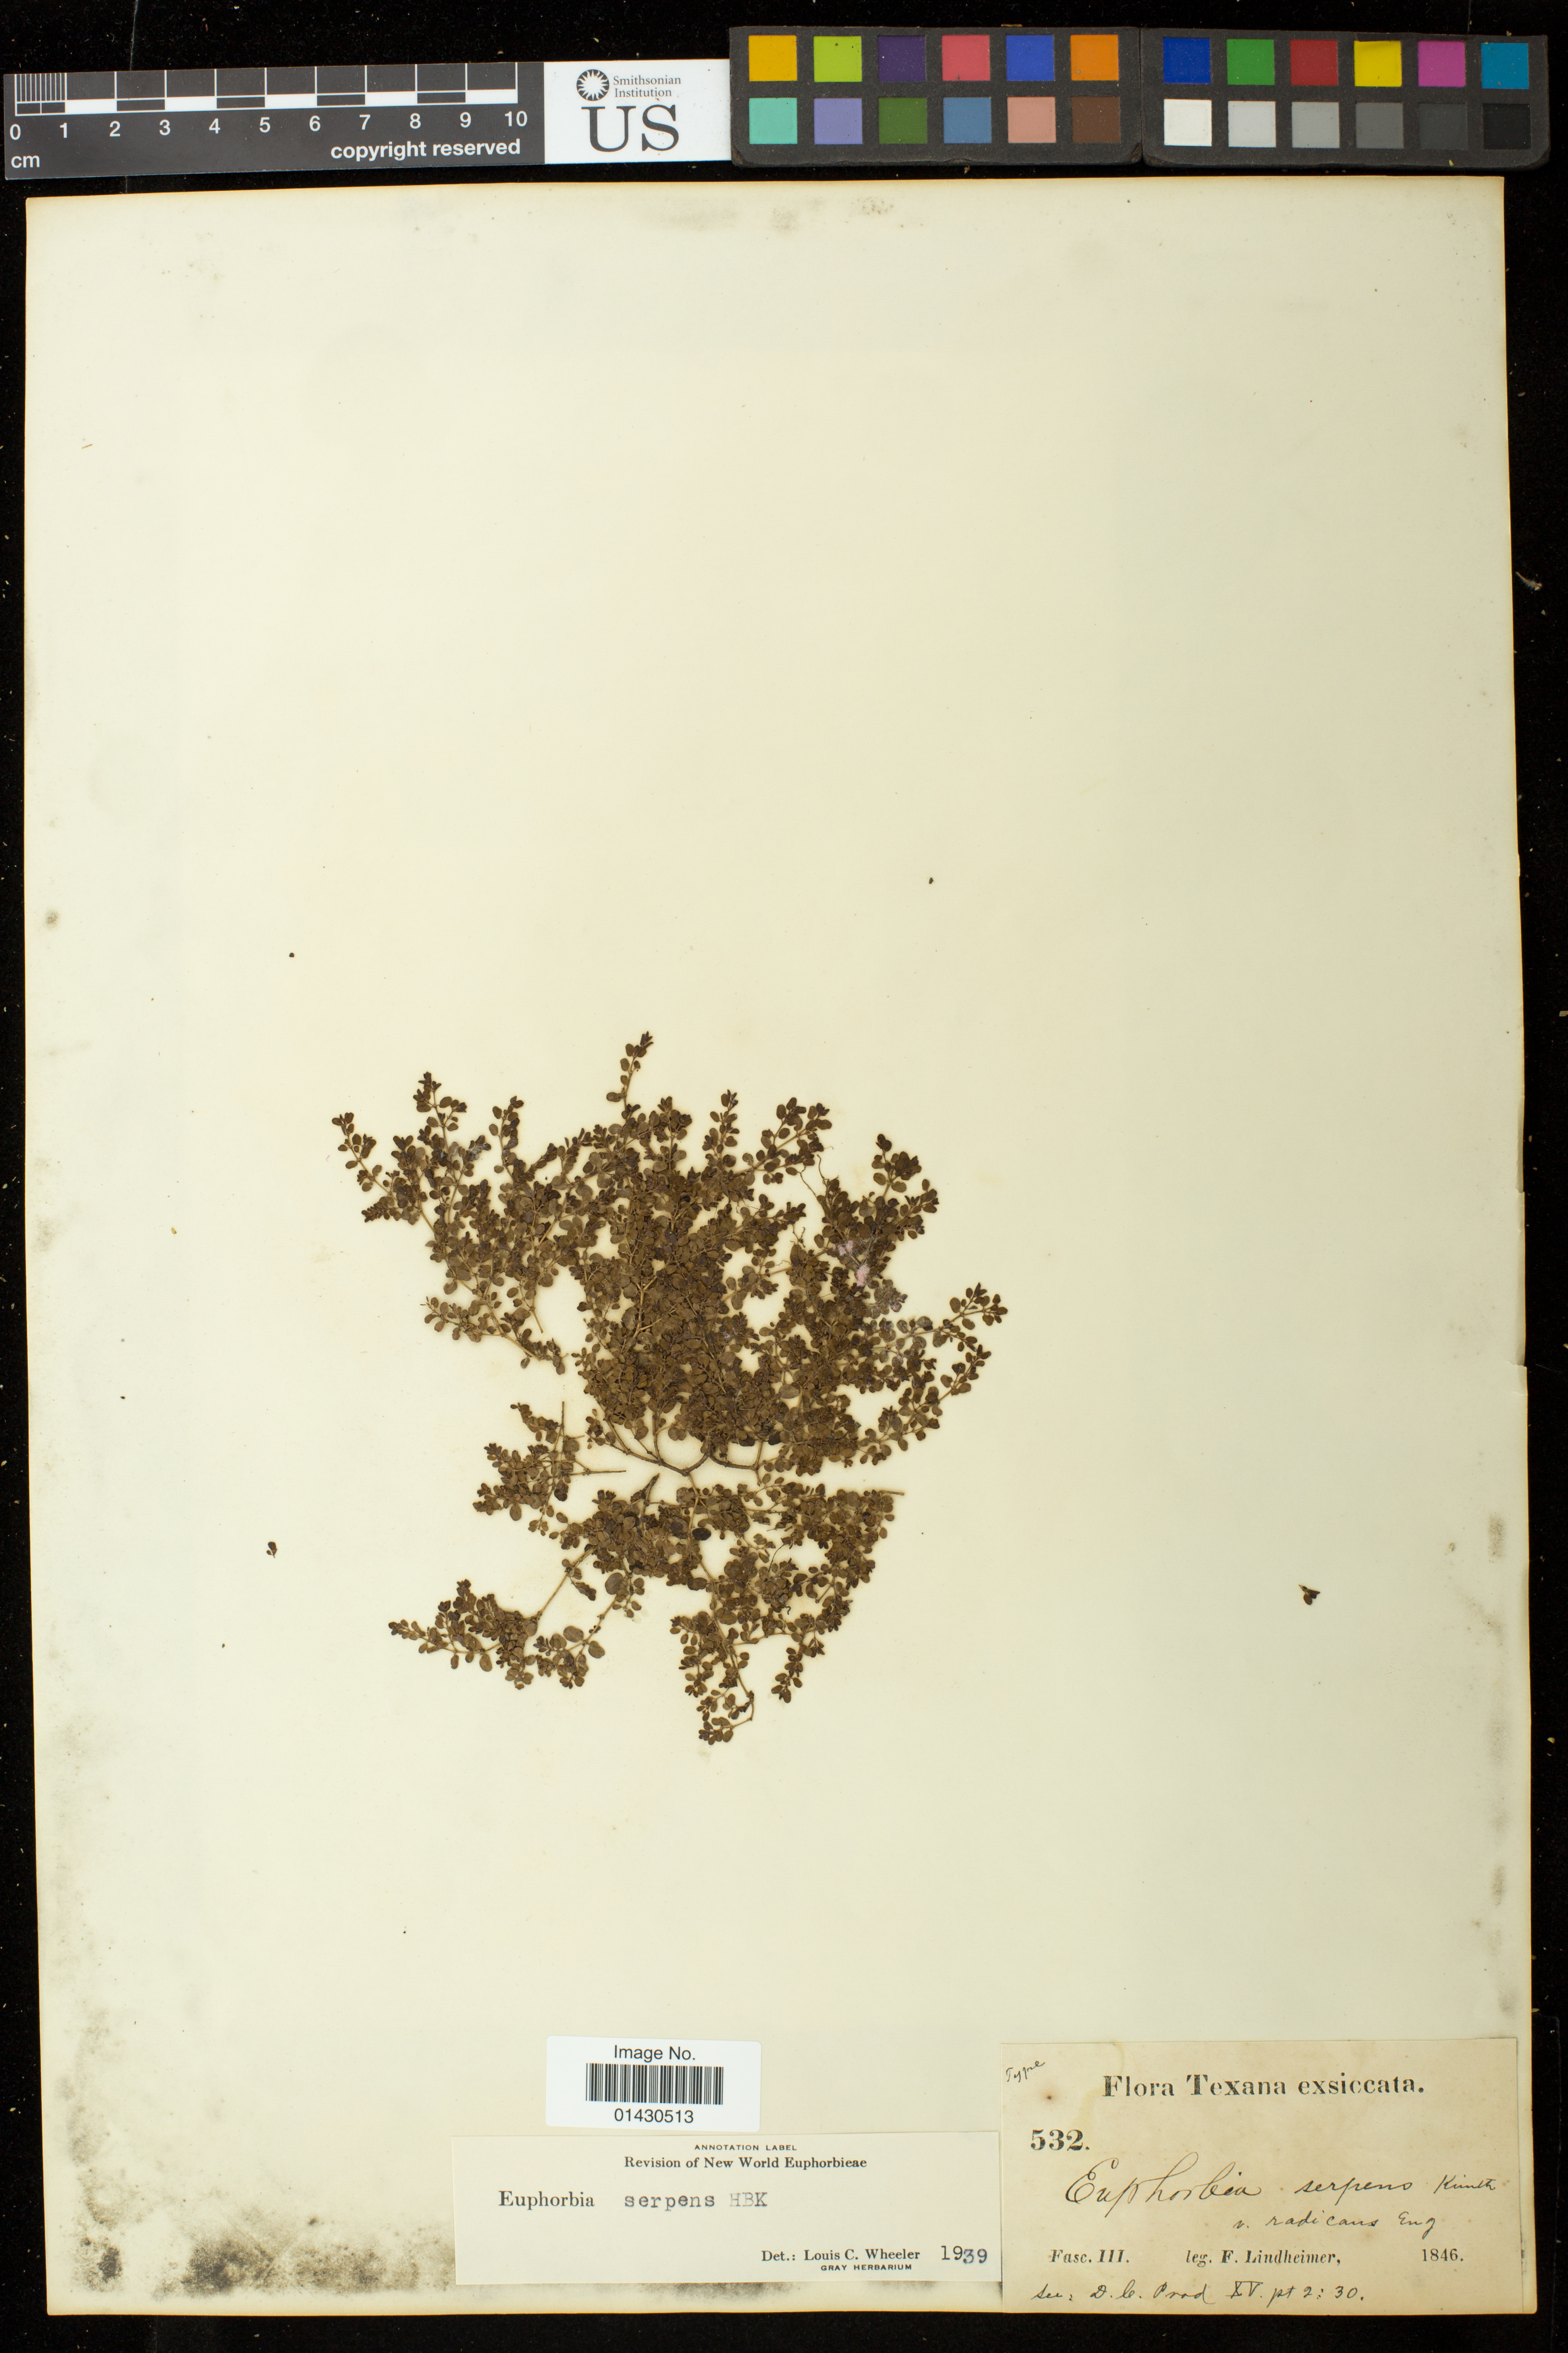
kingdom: Plantae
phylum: Tracheophyta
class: Magnoliopsida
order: Malpighiales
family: Euphorbiaceae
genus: Euphorbia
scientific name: Euphorbia serpens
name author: Kunth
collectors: F. Lindheimer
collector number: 532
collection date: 1846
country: United States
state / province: Texas